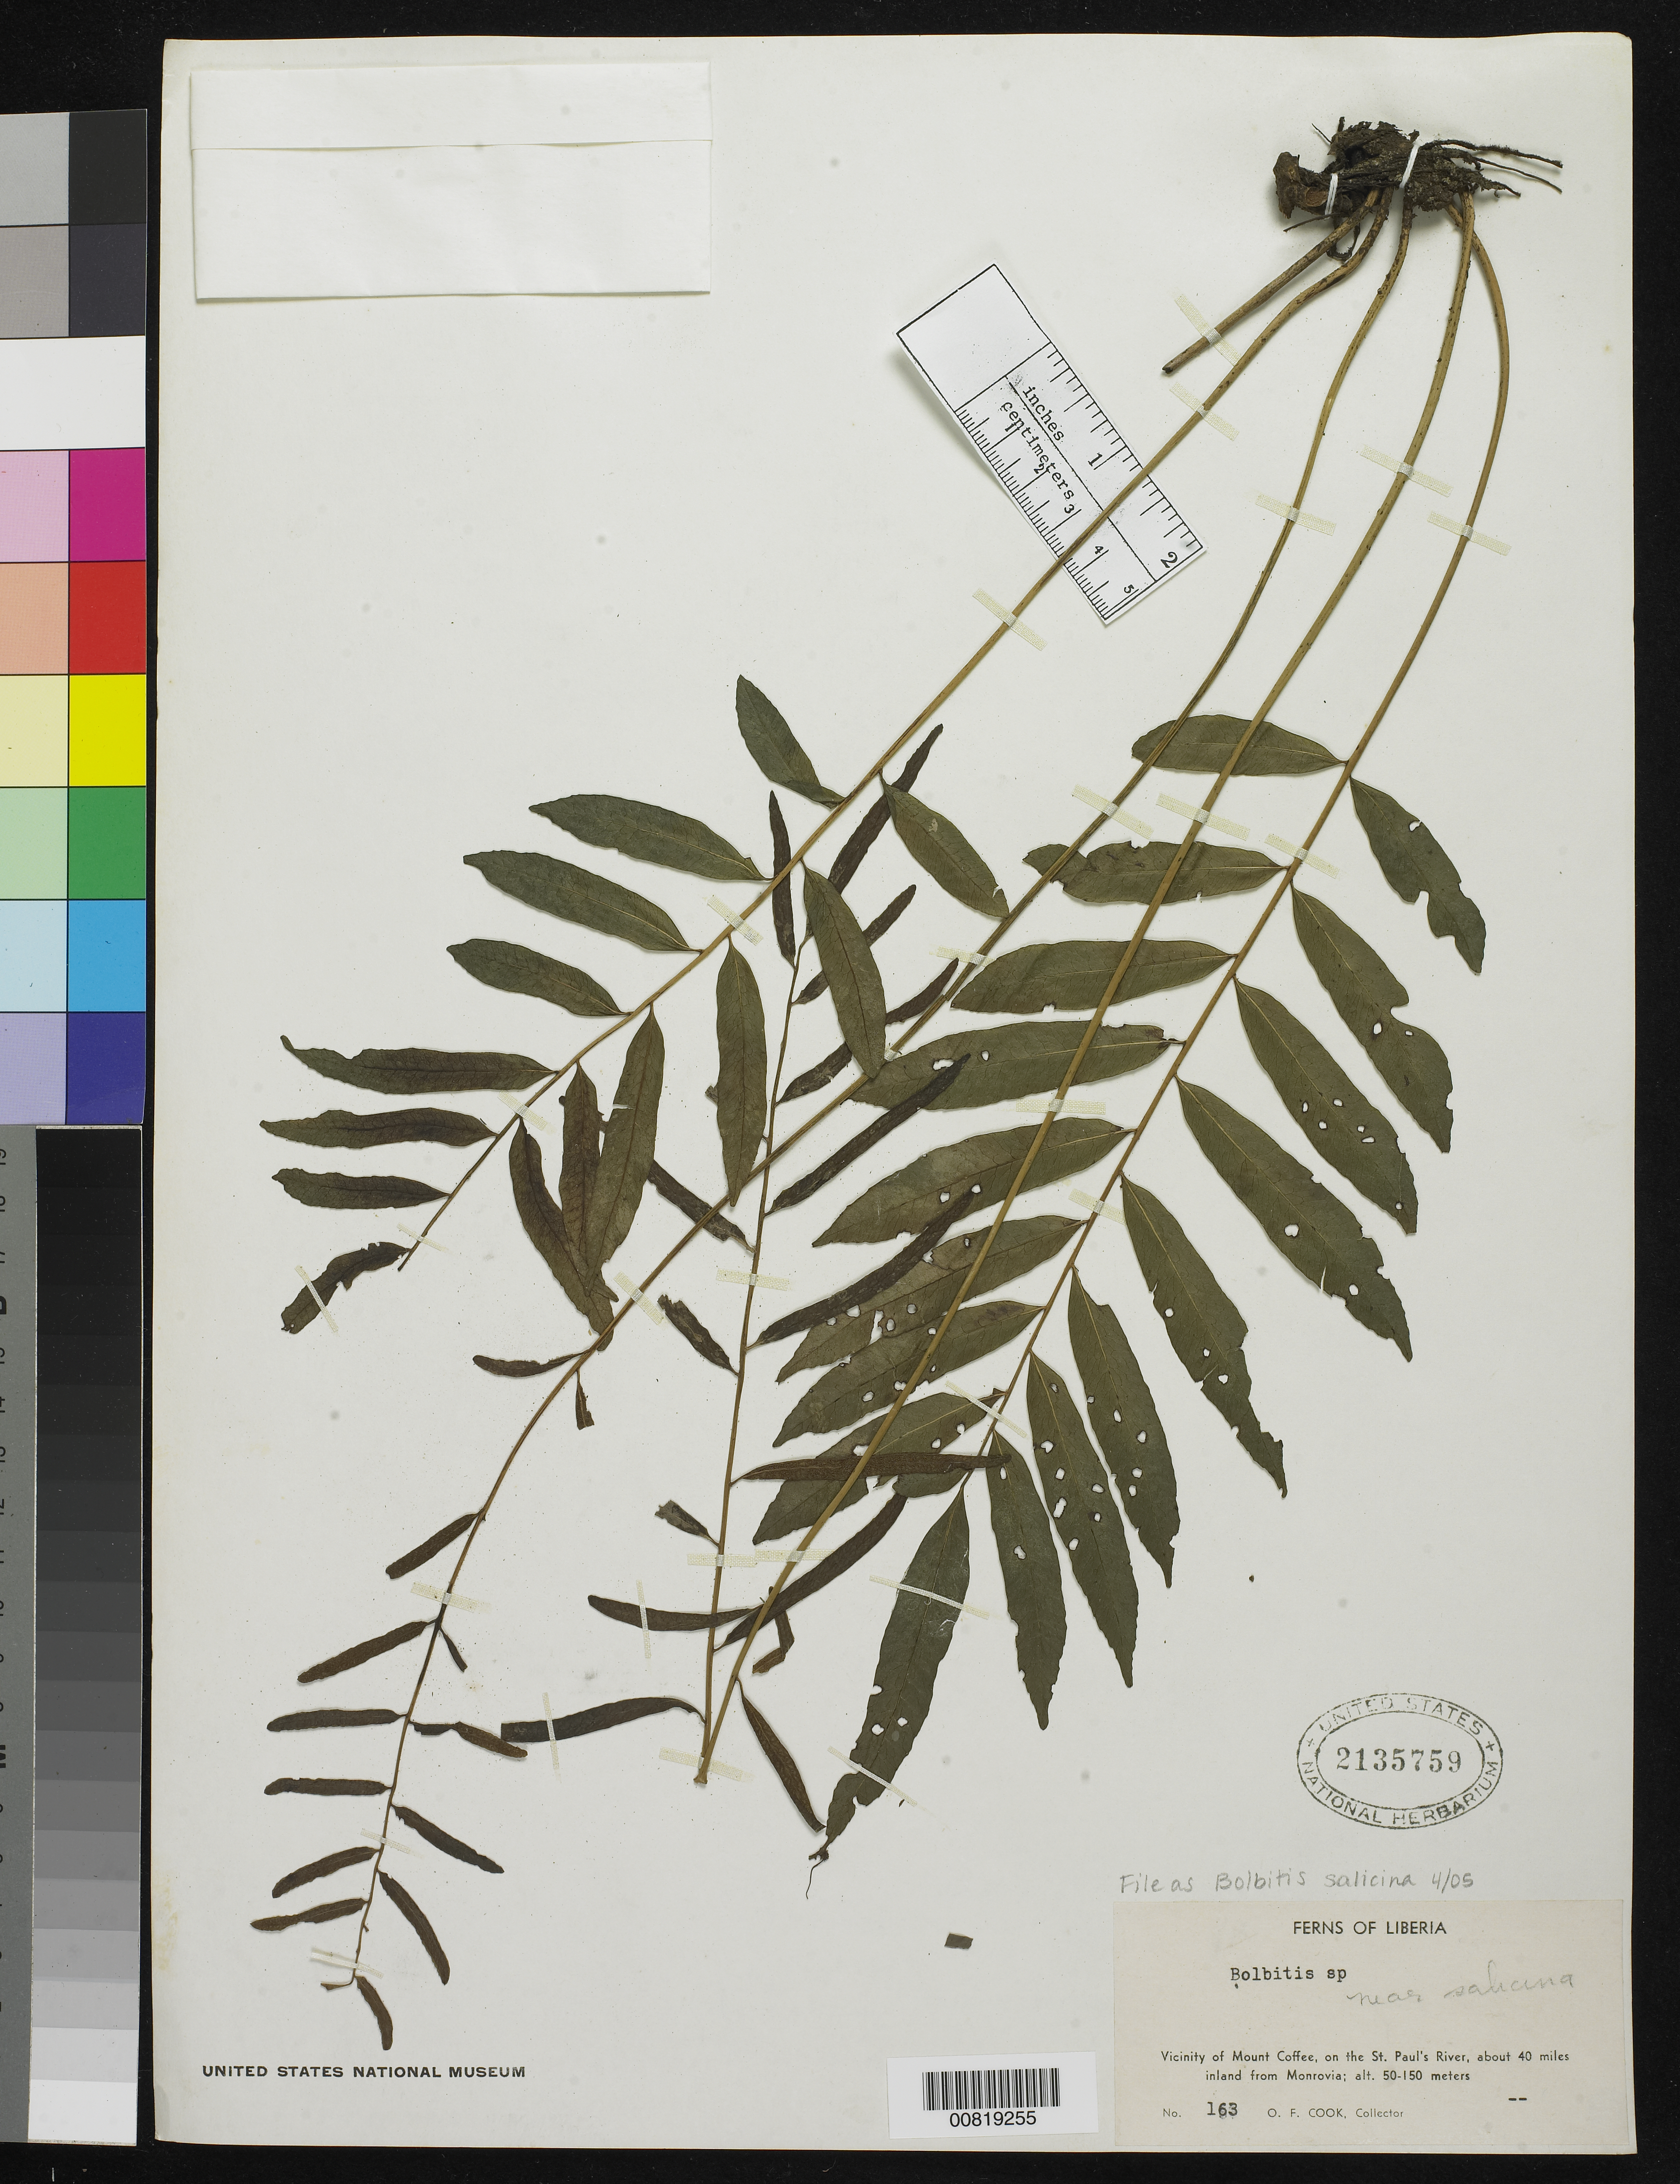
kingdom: Plantae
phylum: Tracheophyta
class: Polypodiopsida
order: Polypodiales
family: Dryopteridaceae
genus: Bolbitis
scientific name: Bolbitis salicina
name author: (Hook.) Ching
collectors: O. F. Cook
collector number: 163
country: Liberia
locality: Vicinity of Mt. Coffee, on the St. Paul's River, about 40 miles inland from Monrovia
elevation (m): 50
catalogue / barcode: US 2135759